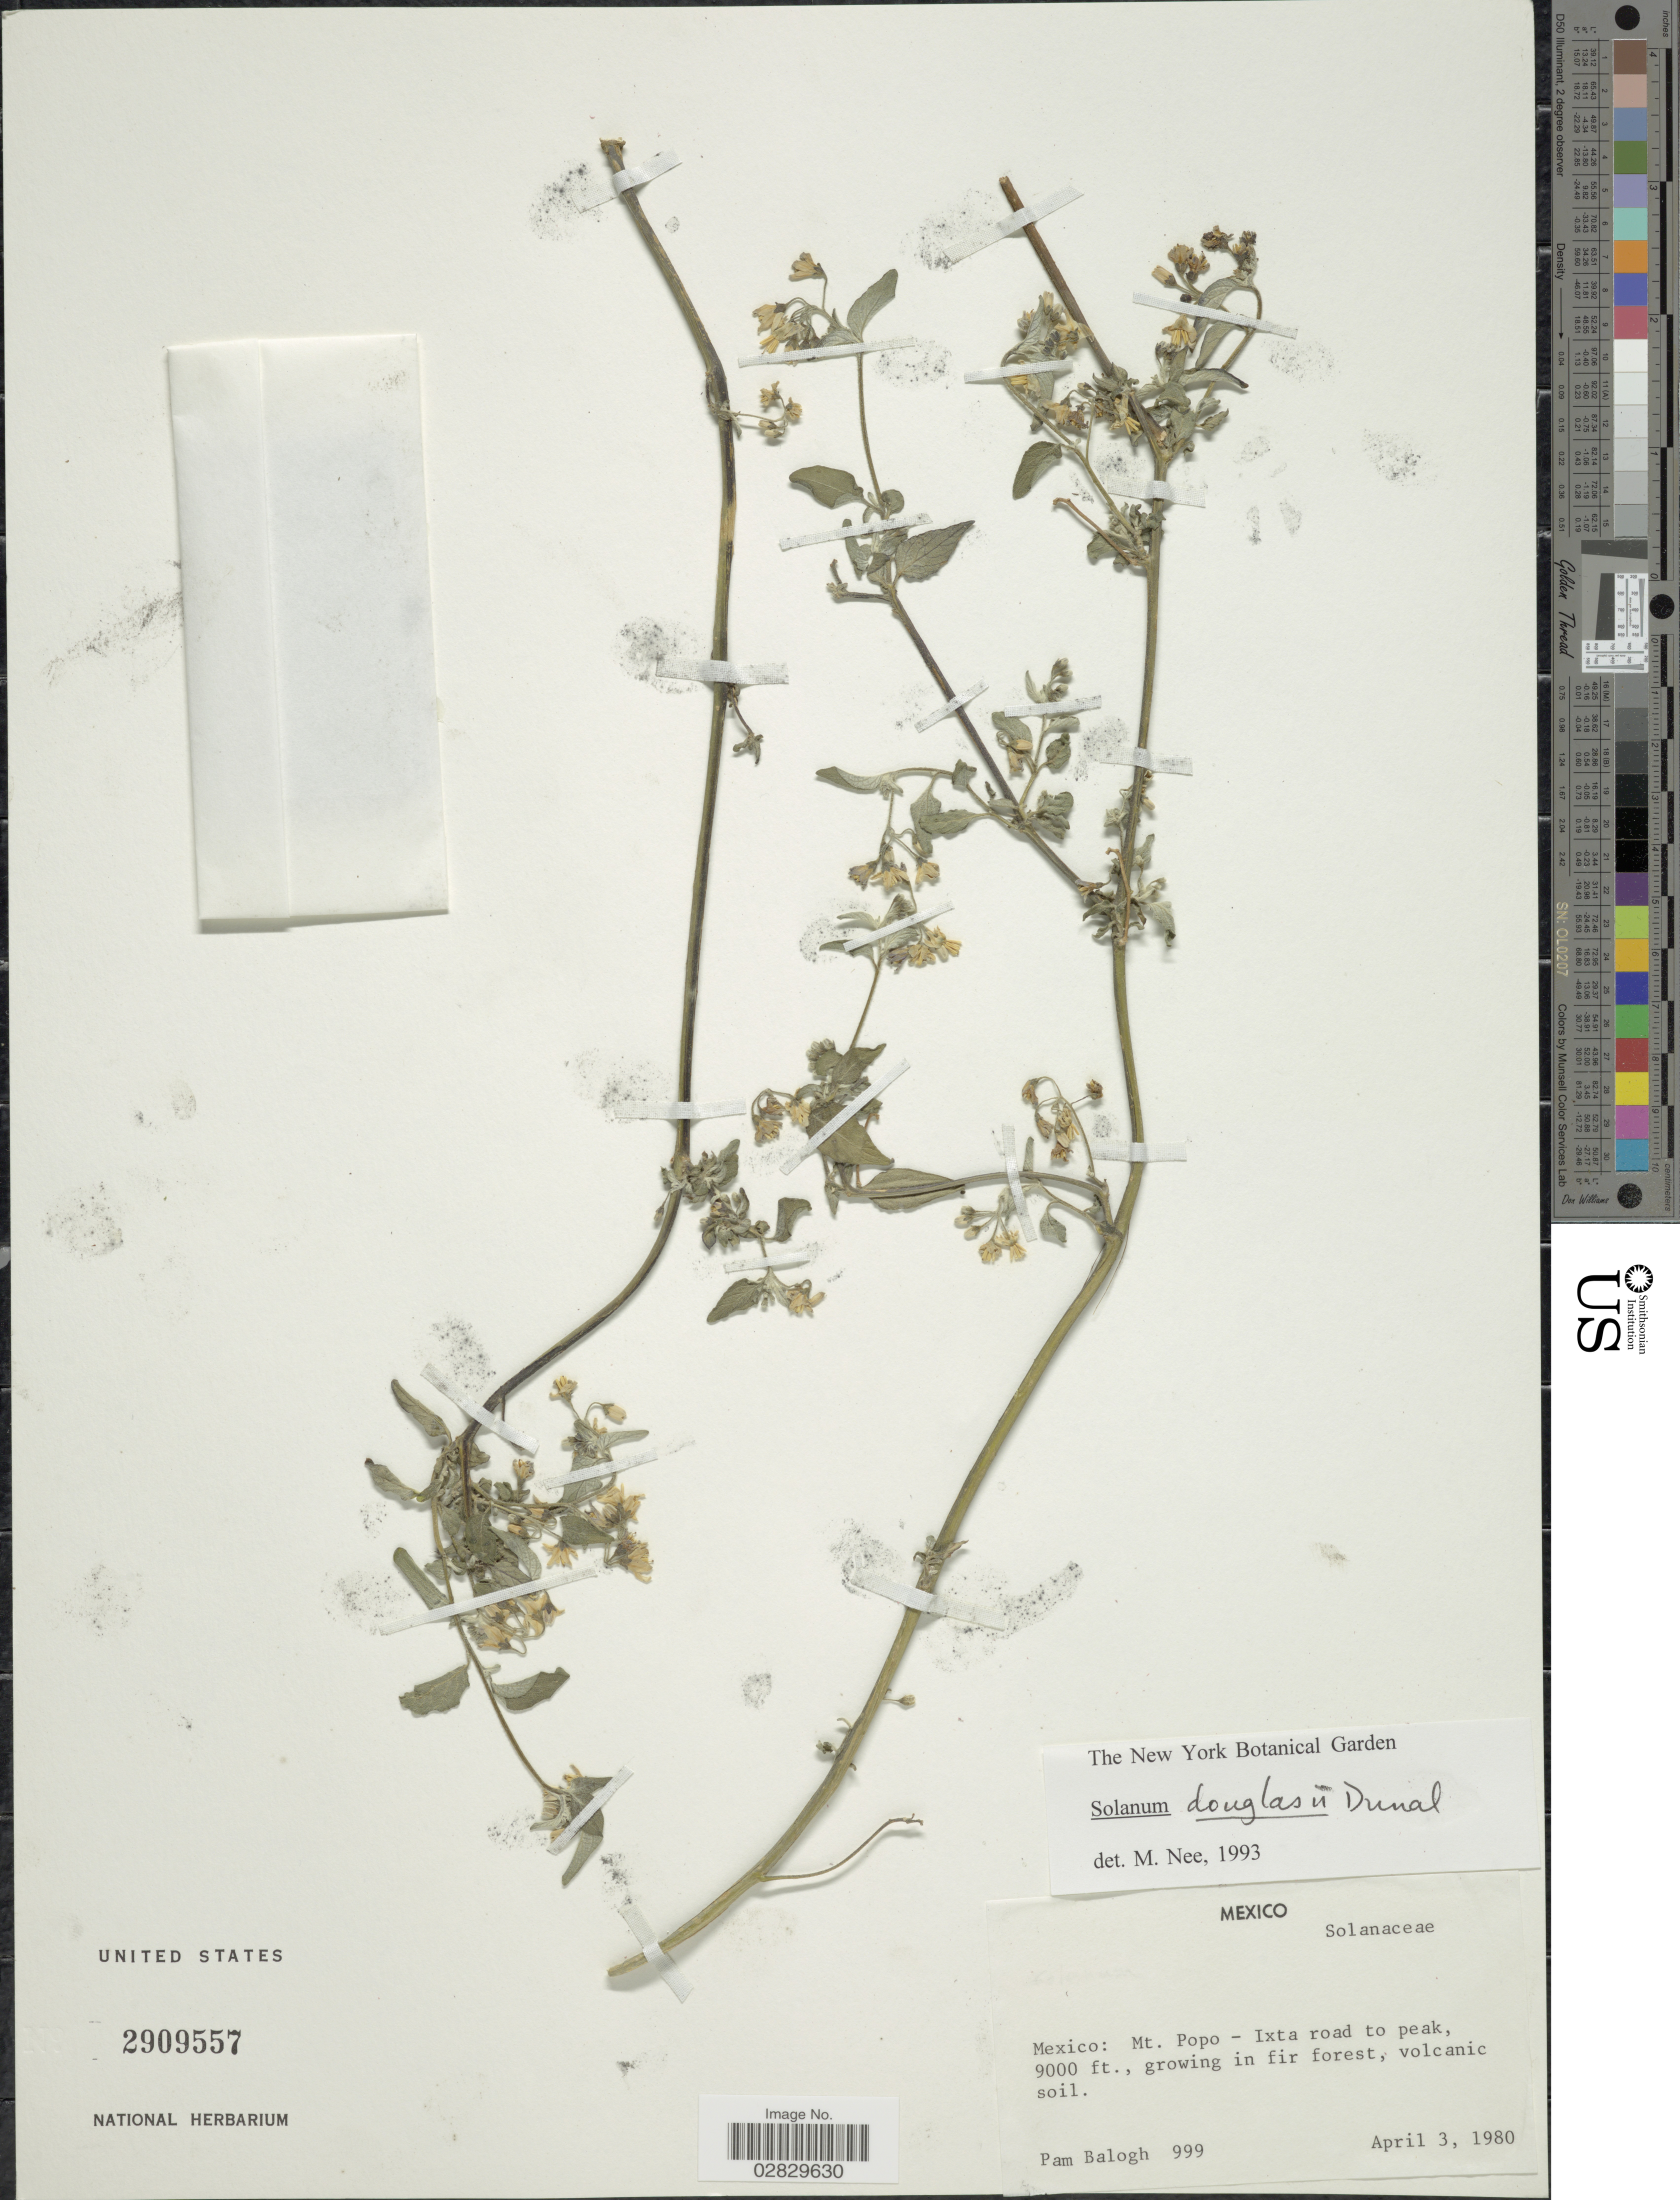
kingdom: Plantae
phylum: Tracheophyta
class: Magnoliopsida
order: Solanales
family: Solanaceae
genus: Solanum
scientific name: Solanum douglasii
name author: Dunal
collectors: P. Balogh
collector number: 999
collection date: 1980-04-03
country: Mexico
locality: Mt. Popo- Ixta road to peak.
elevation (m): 2743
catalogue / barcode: US 2909557